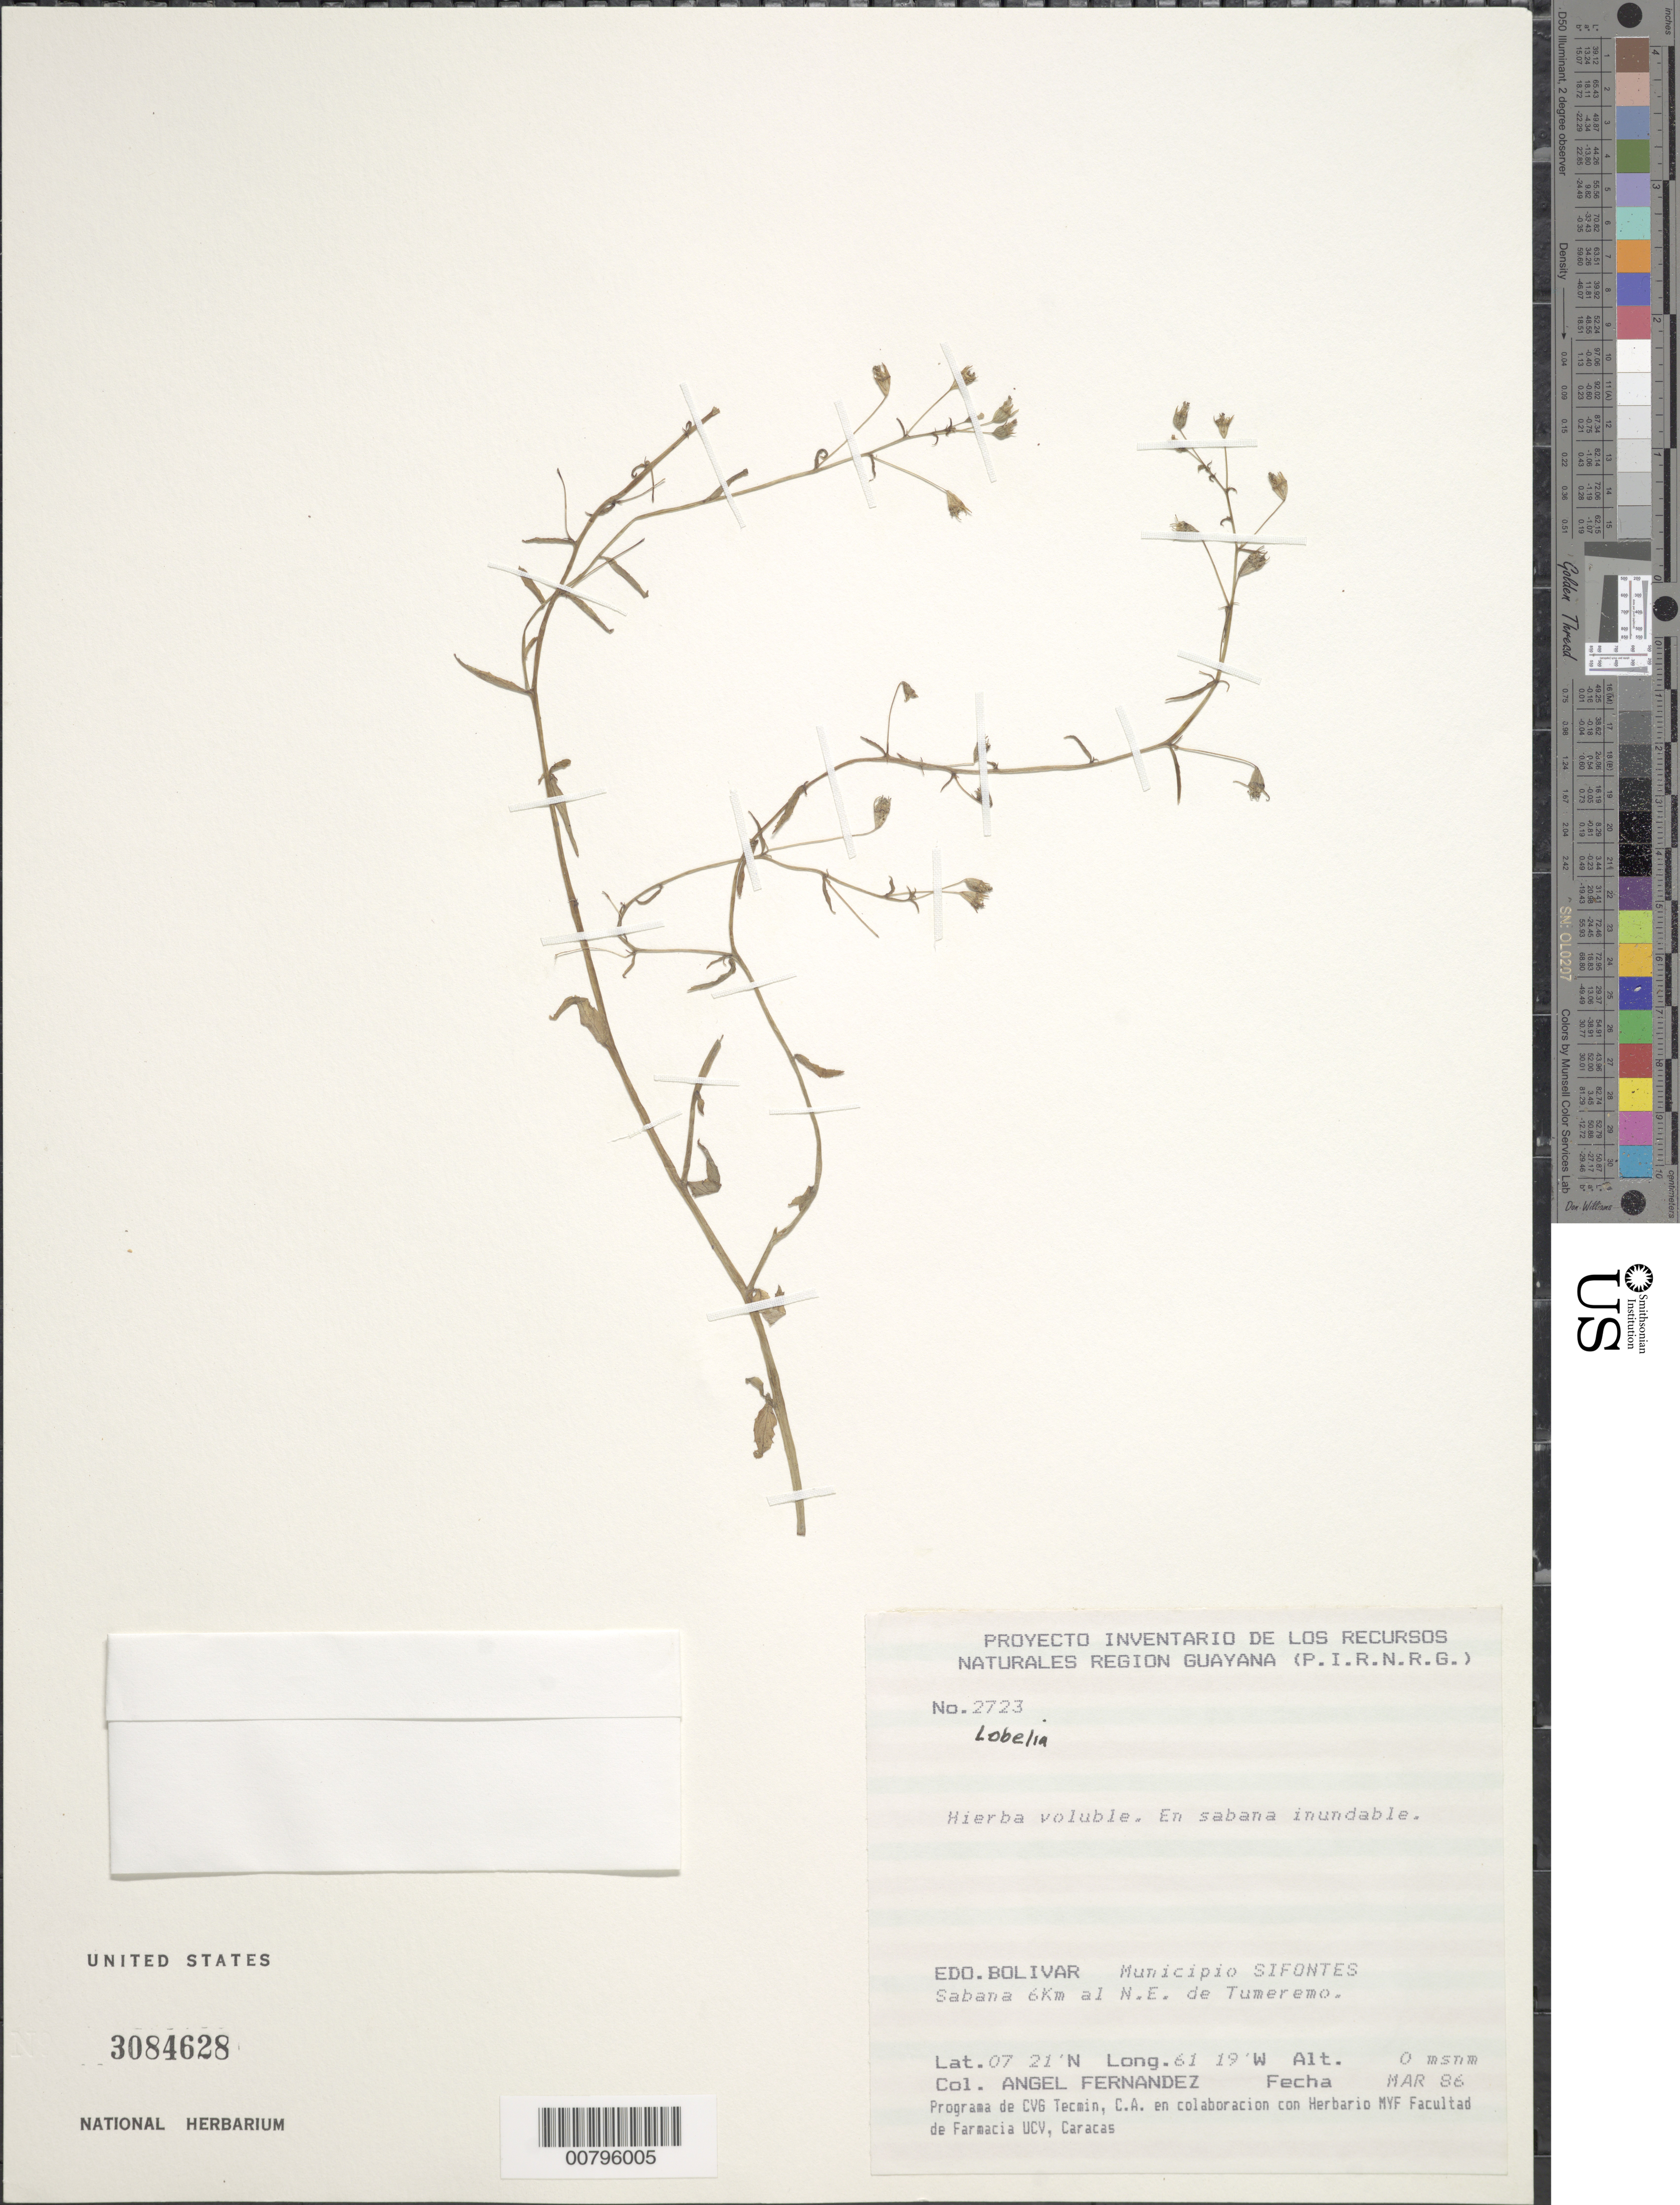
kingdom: Plantae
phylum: Tracheophyta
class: Magnoliopsida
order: Asterales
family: Campanulaceae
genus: Lobelia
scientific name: Lobelia sp.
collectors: A. Fernández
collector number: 2723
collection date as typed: Mar-86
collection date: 1986-03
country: Venezuela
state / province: Bolívar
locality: Mun. Sifontes, 6 km NE of Tumeremo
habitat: Sabana inundable.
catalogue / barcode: US 3084628